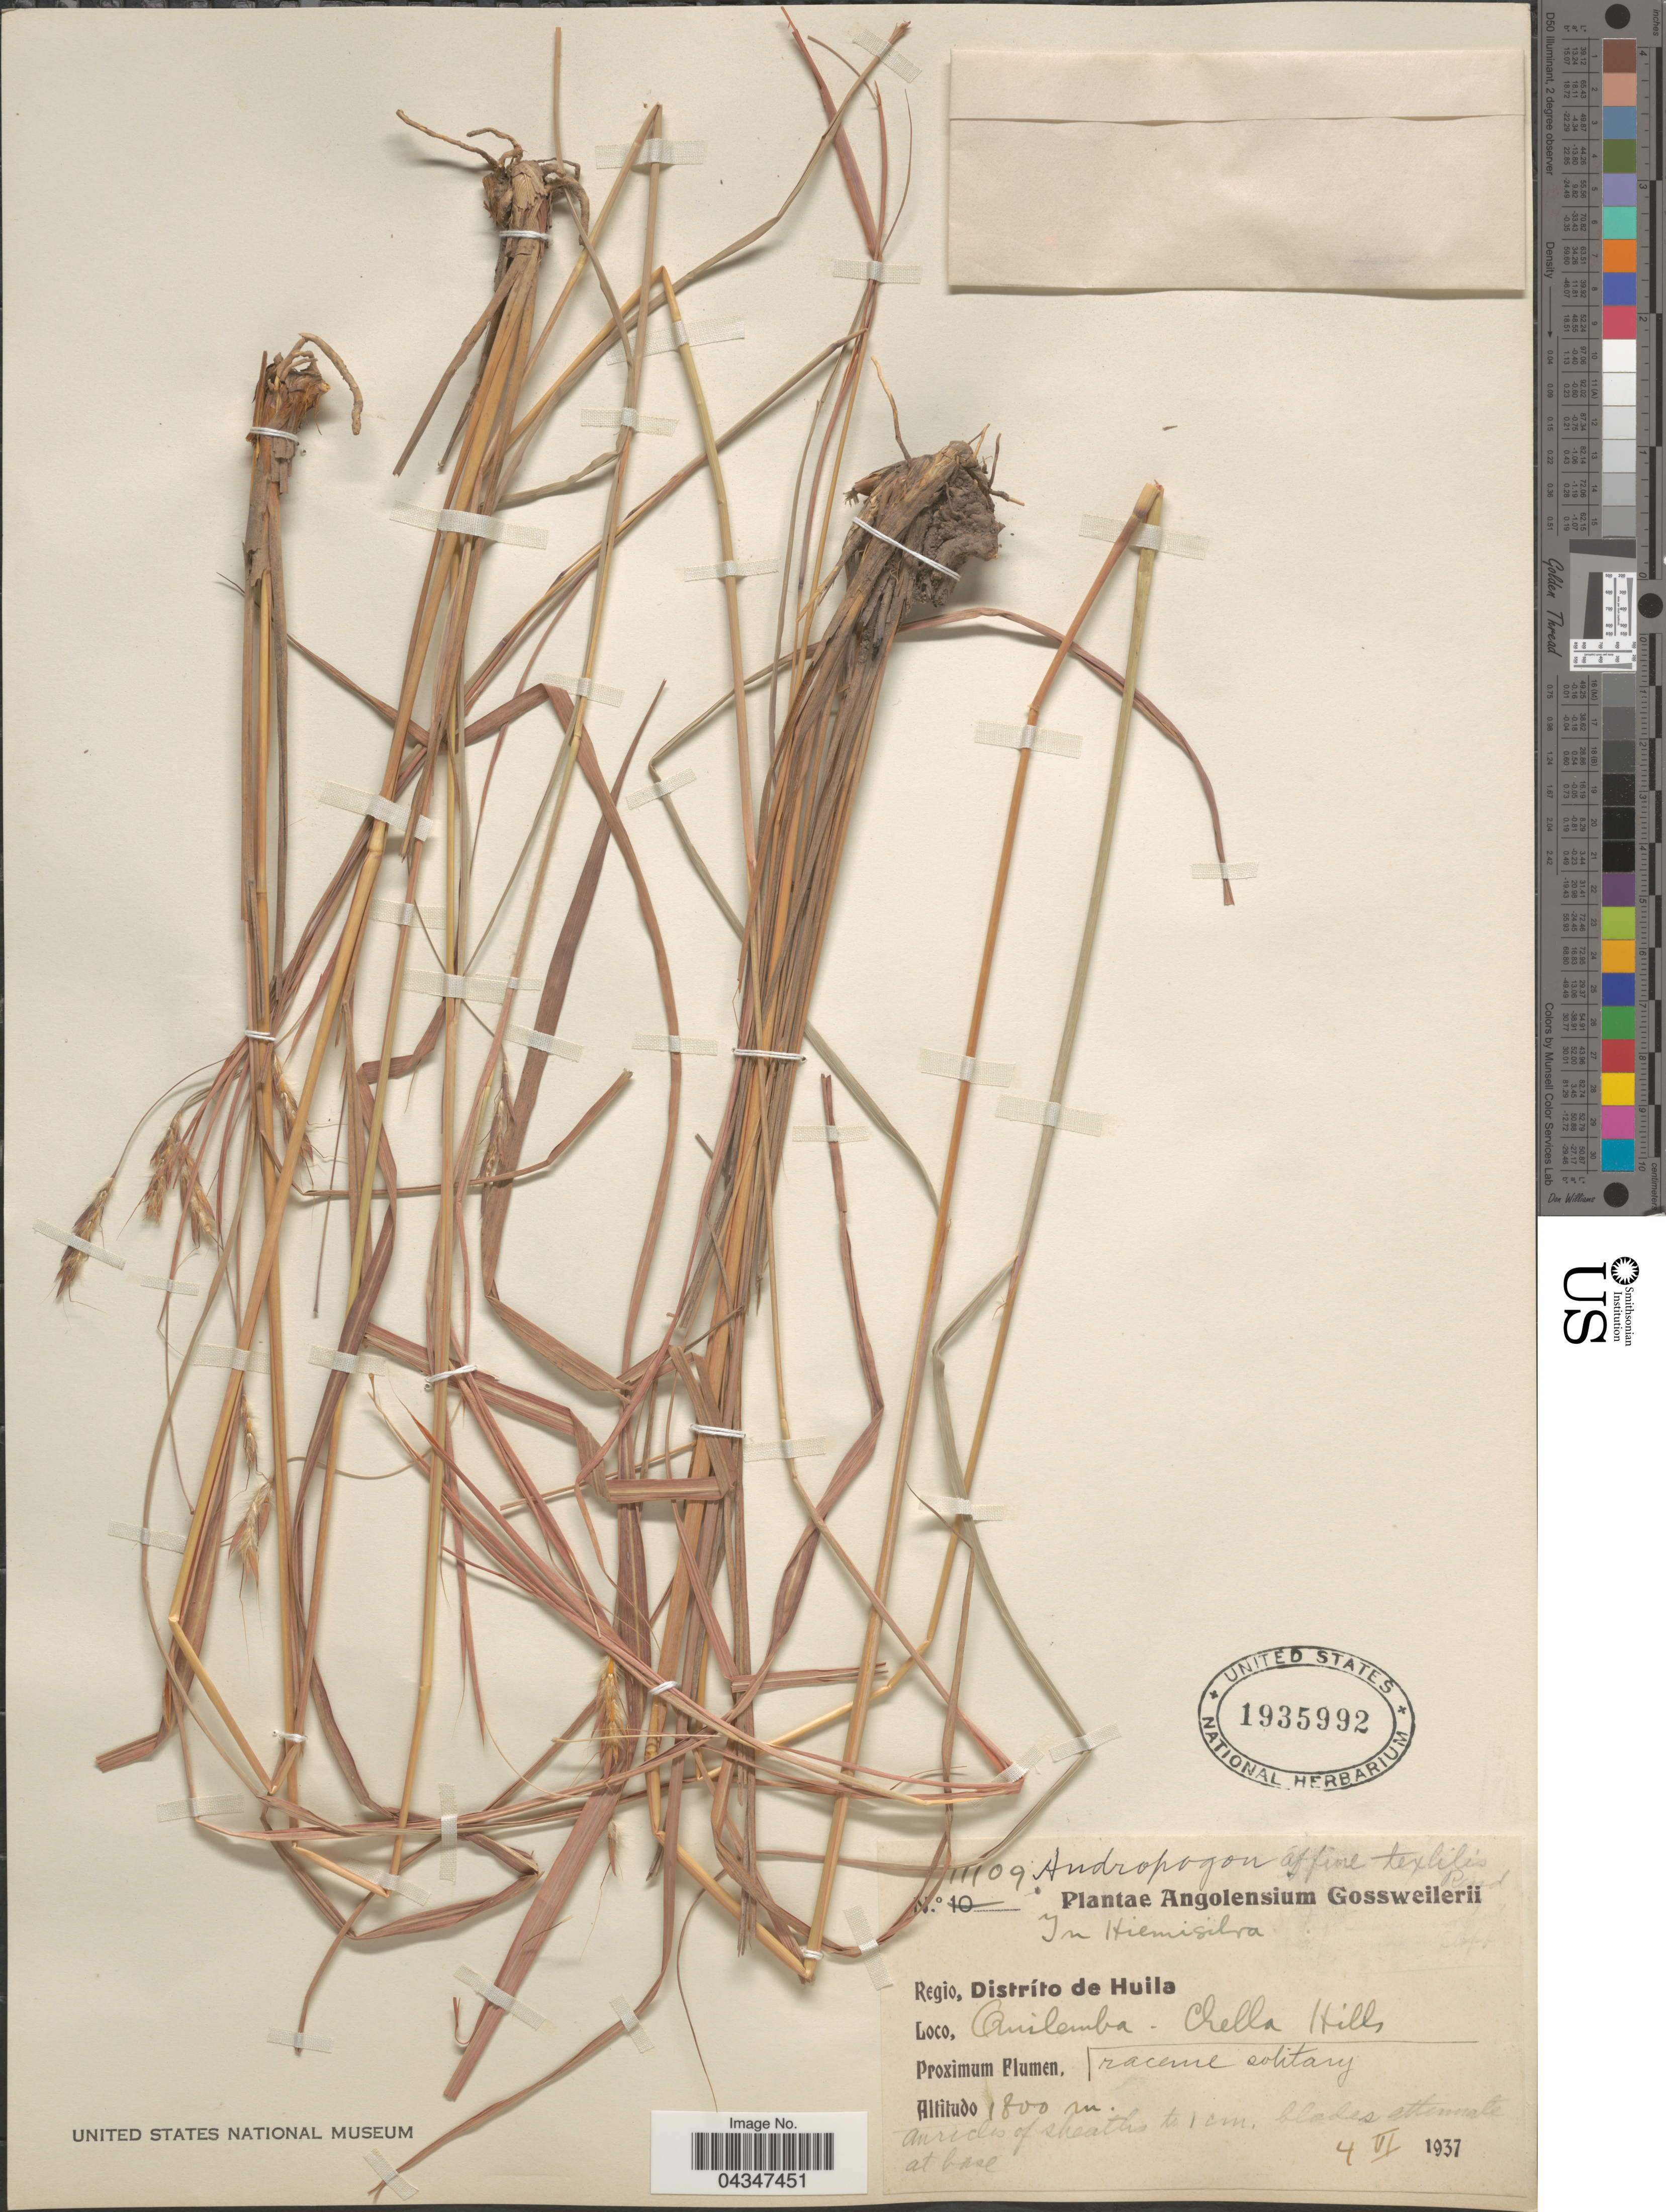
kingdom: Plantae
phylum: Tracheophyta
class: Liliopsida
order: Poales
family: Poaceae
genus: Andropogon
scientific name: Andropogon sp.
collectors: -. Gossweiler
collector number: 11109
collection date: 1937-06-04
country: Angola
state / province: Huila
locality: Regio, Distríto de Huila. Quilemba. Chella Hills. Proximum Flumen.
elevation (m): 1800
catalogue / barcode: US 1935992